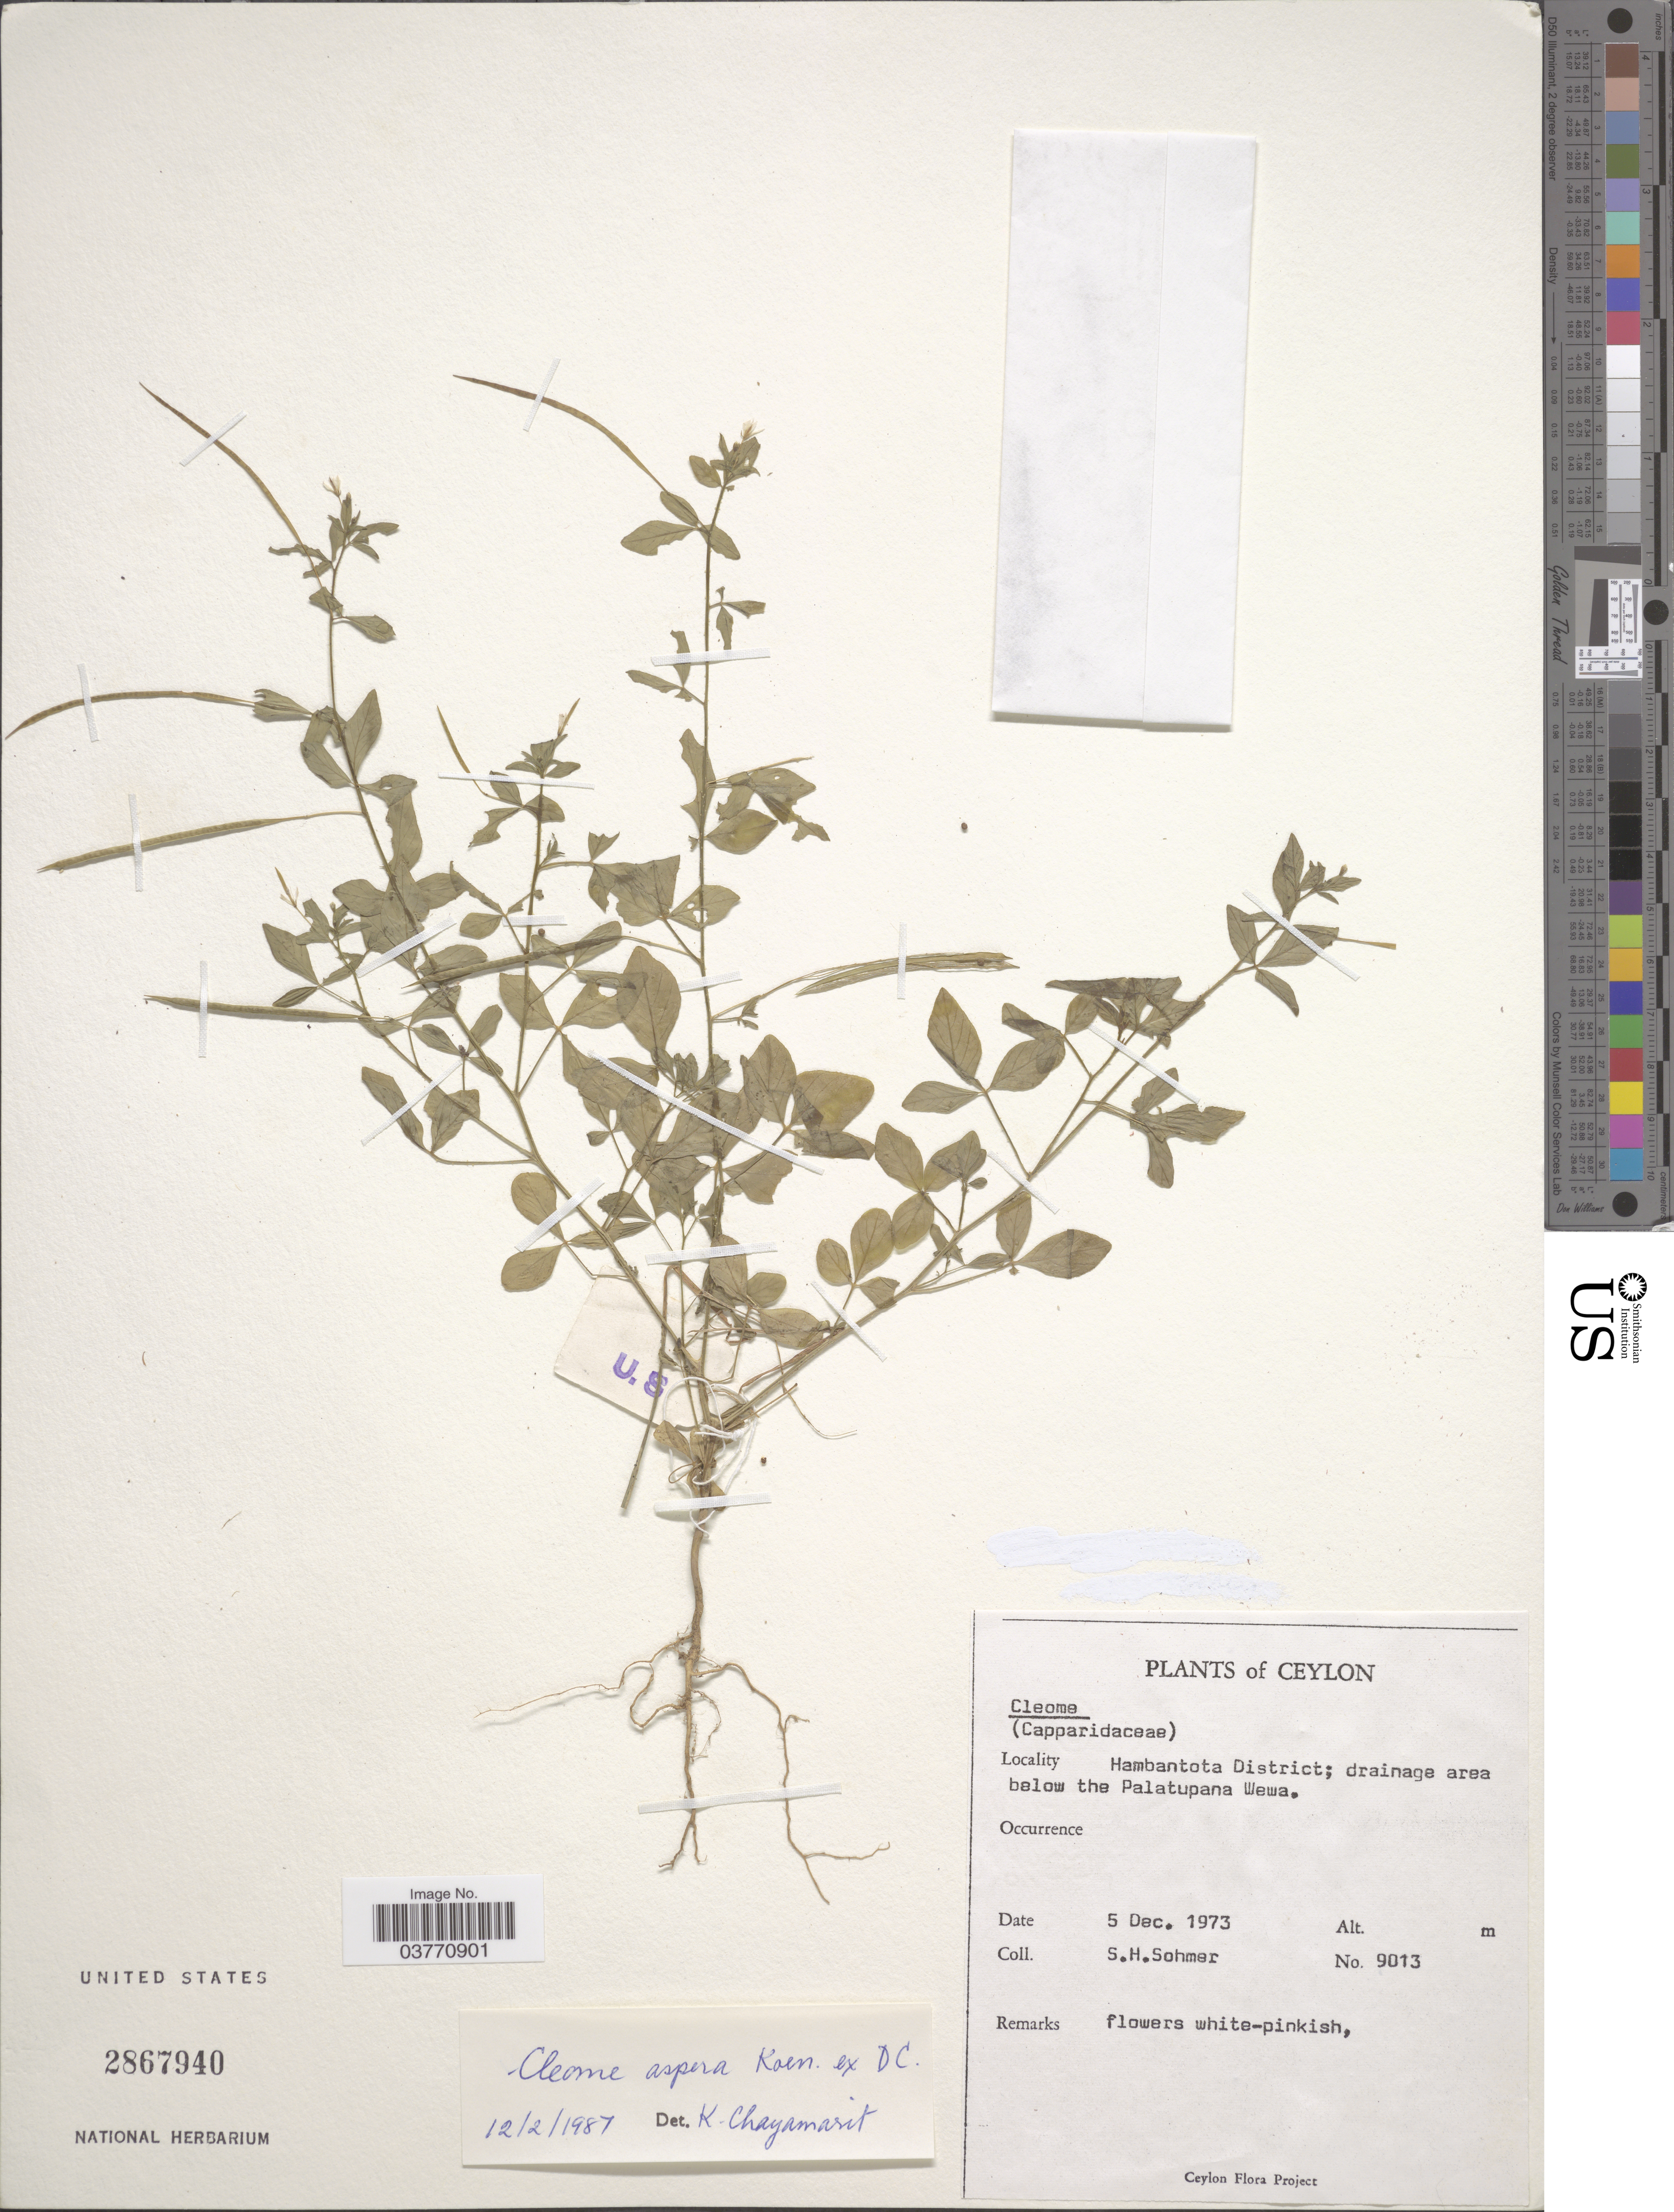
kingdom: Plantae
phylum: Tracheophyta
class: Magnoliopsida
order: Brassicales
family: Cleomaceae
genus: Sieruela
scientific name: Sieruela rutidosperma var. burmanni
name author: (Wight & Arn.) Siddiqui & S.N. Dixit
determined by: Strong, Mark T., (BOT), Smithsonian Institution - National Museum of Natural History (UNITED STATES)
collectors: S. H. Sohmer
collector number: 9013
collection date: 1973-12-05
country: Sri Lanka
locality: Ceylon. Hambantota District; drainage area below the Palatupana Wewa.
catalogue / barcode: US 2867940